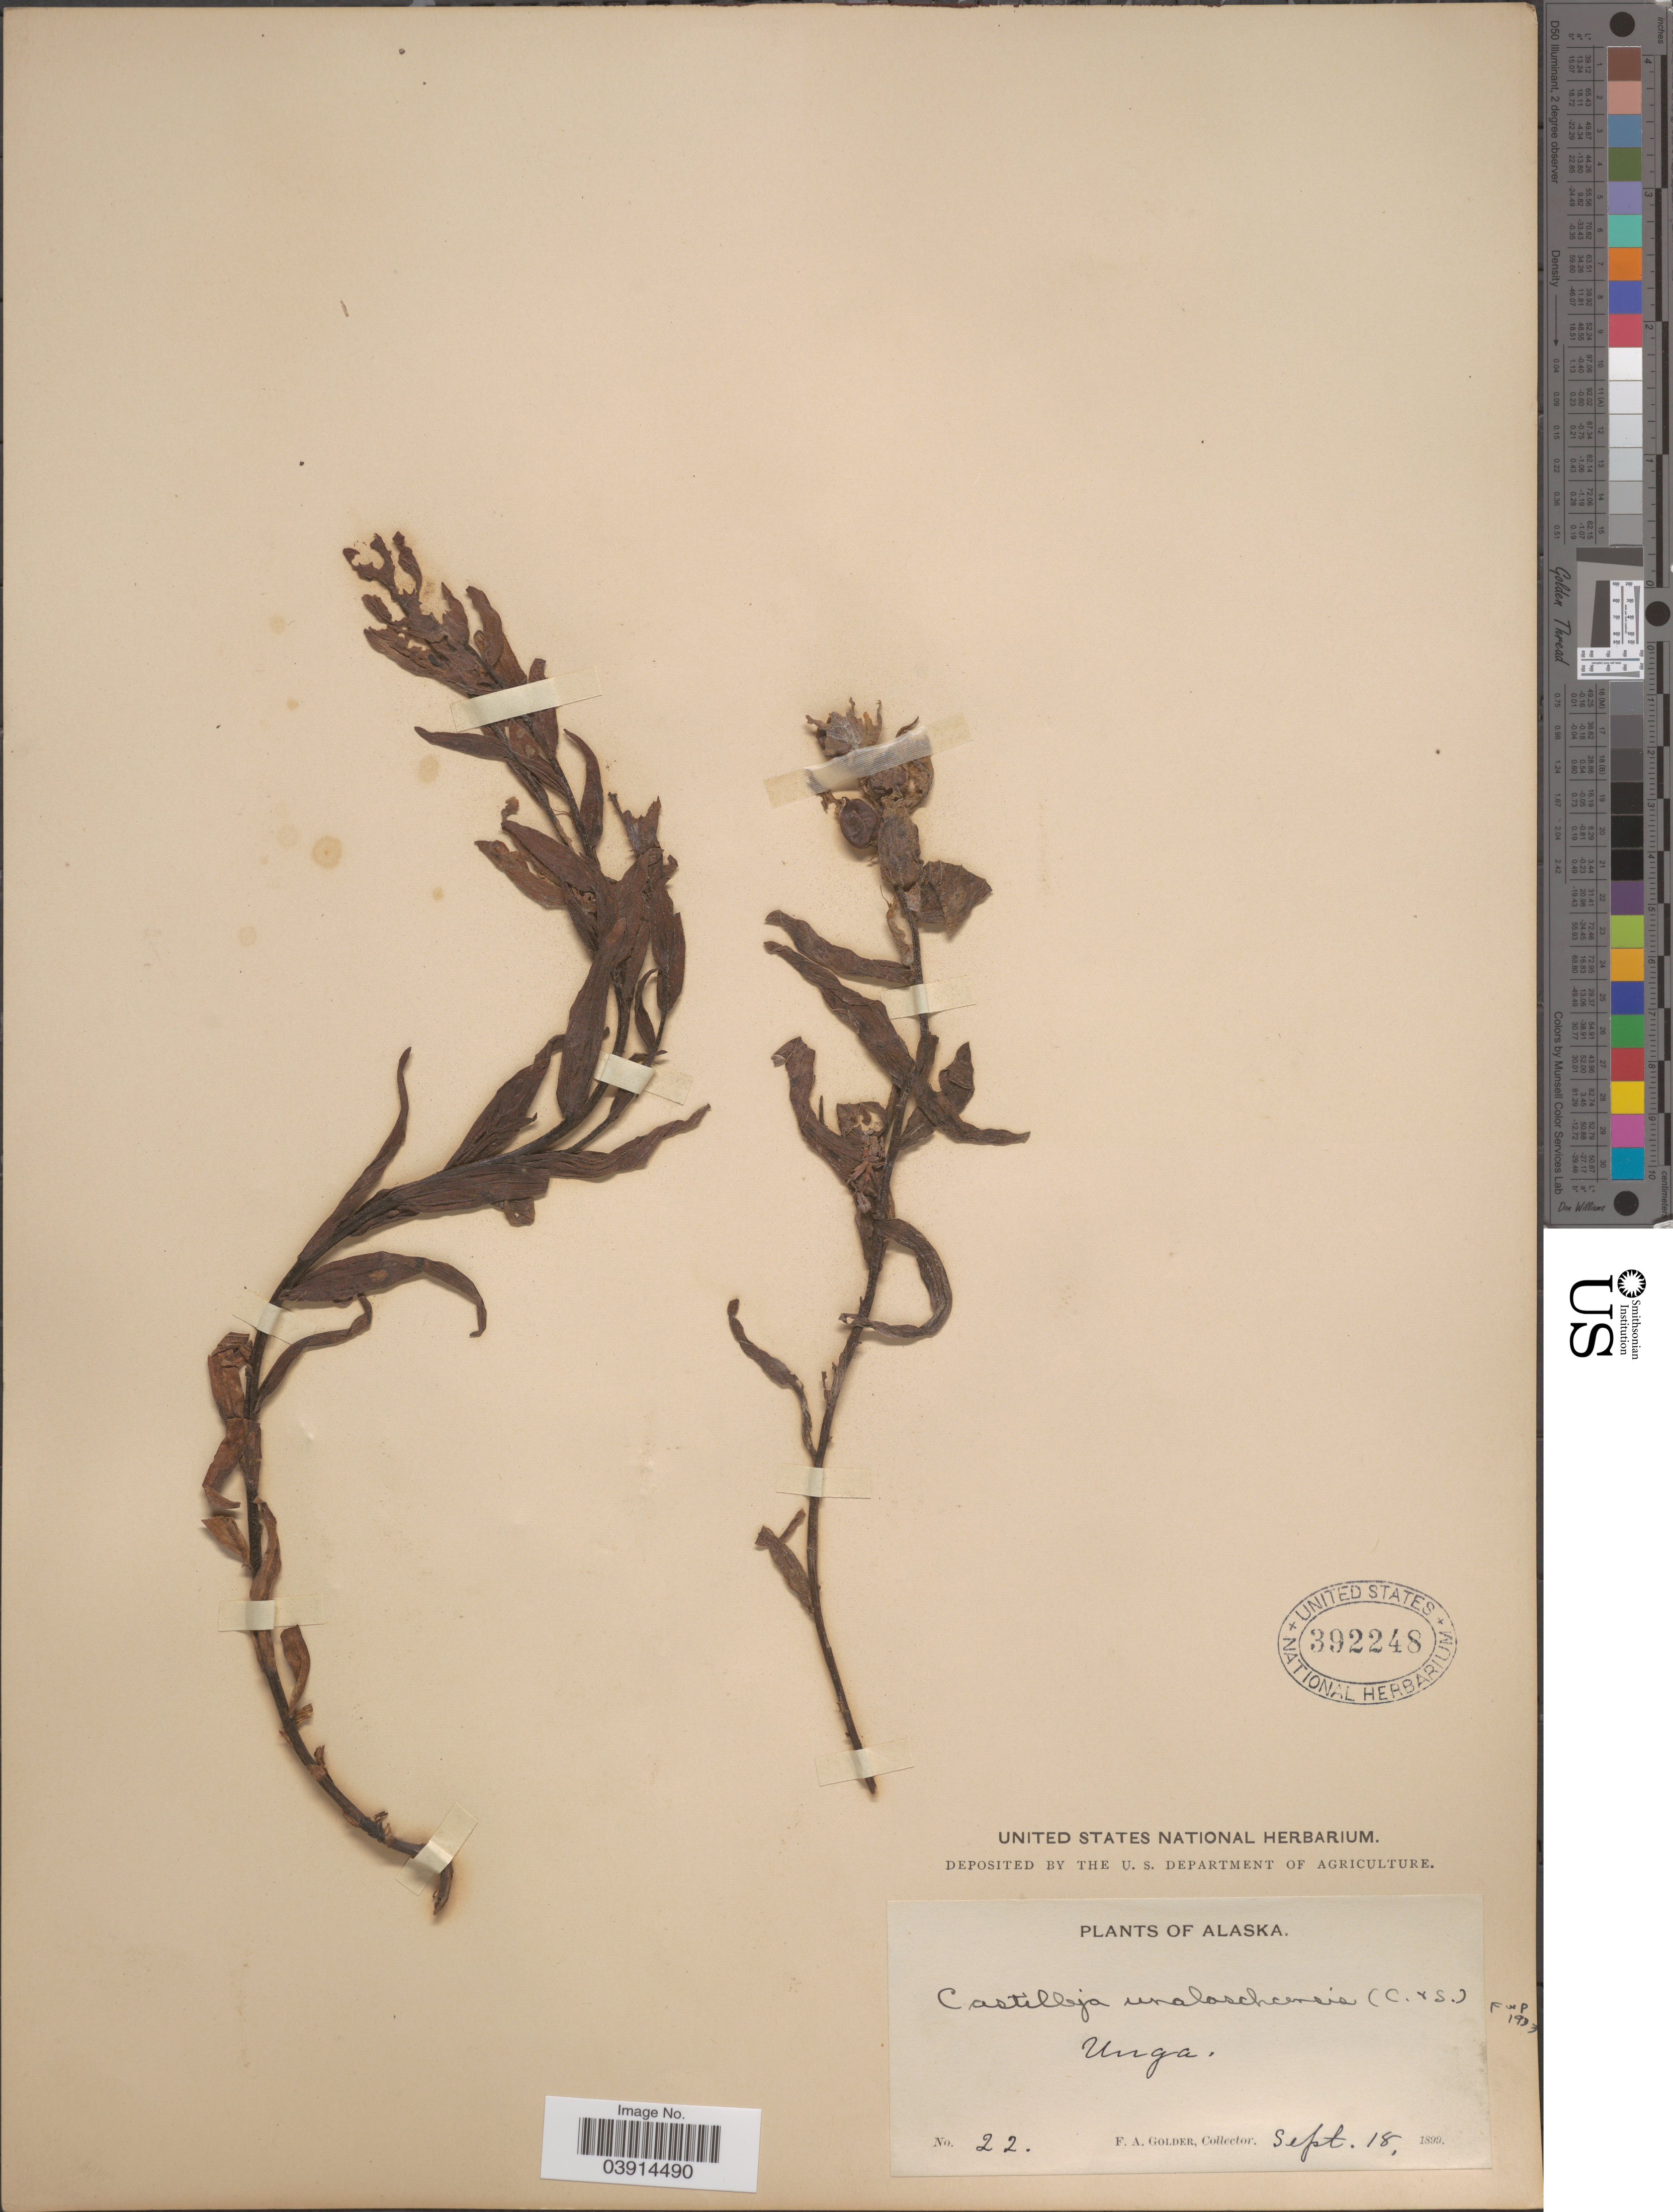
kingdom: Plantae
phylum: Tracheophyta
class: Magnoliopsida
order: Lamiales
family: Orobanchaceae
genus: Castilleja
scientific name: Castilleja unalaschcensis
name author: (Cham. & Schltdl.) Malte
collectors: F. Golder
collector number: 22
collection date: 1899-09-18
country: United States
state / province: Alaska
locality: Unga.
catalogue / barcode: US 392248